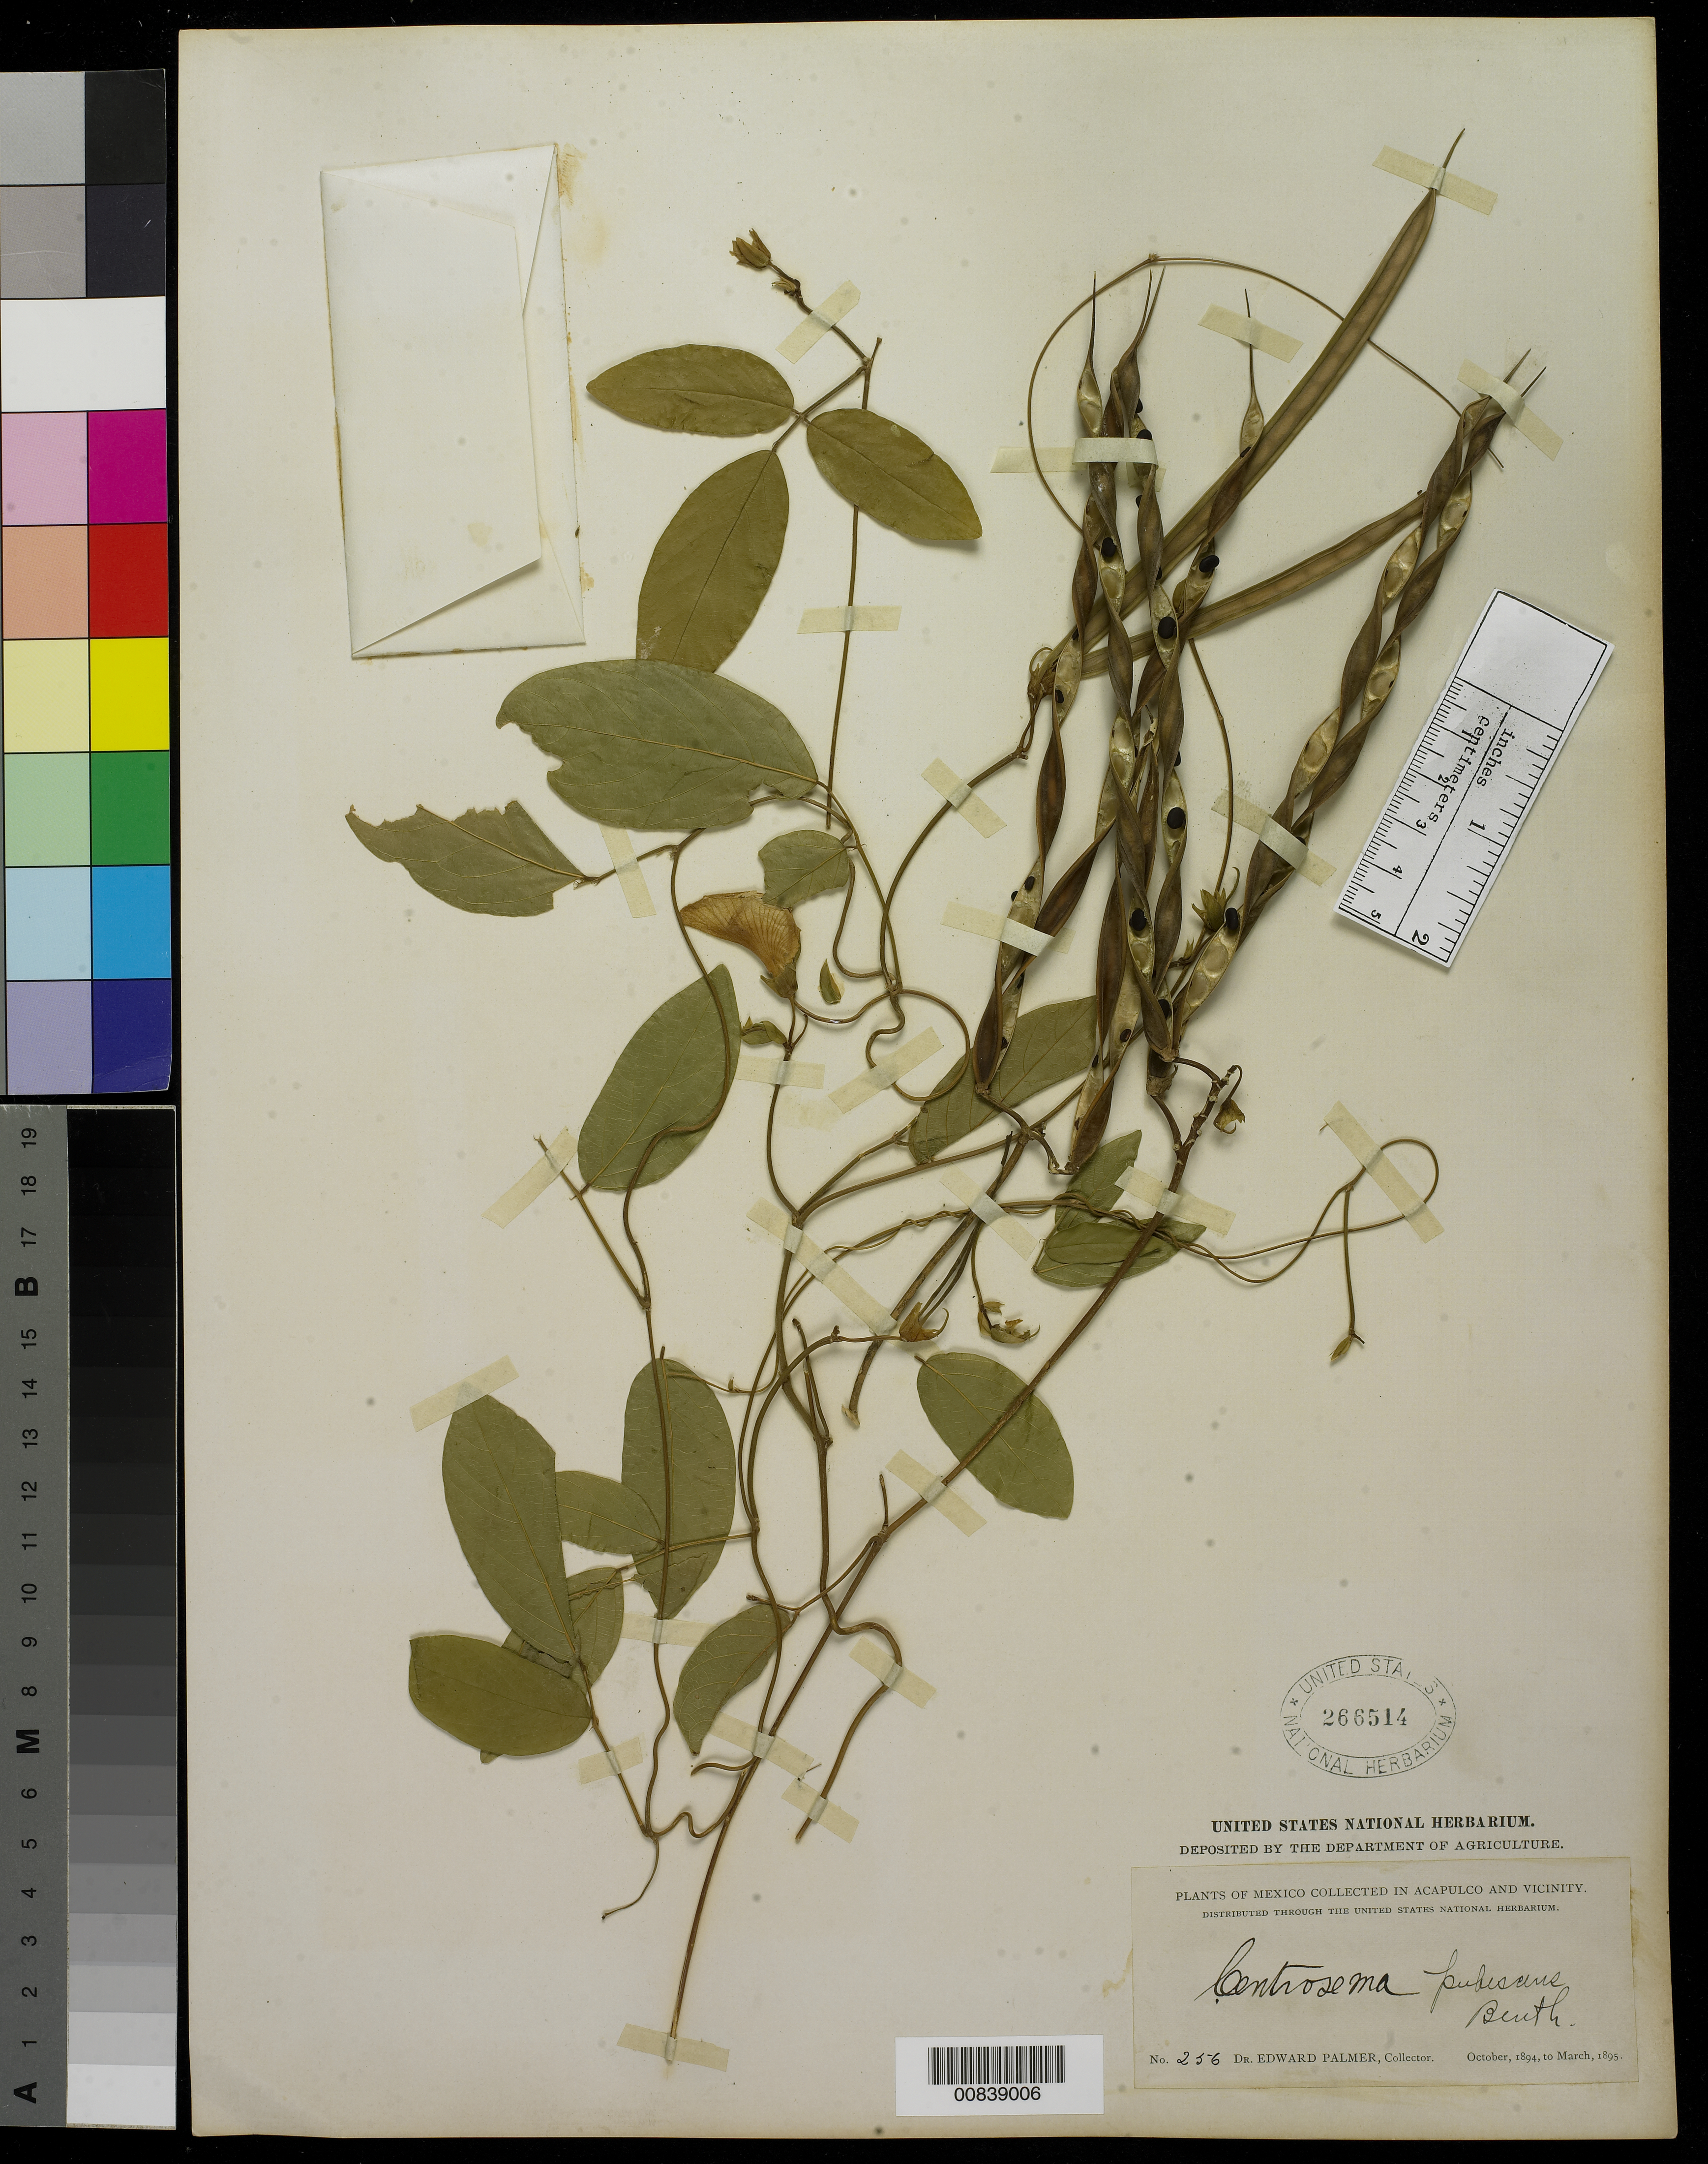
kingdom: Plantae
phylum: Tracheophyta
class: Magnoliopsida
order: Fabales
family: Fabaceae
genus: Centrosema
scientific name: Centrosema pubescens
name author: Benth.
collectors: E. Palmer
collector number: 256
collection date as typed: Oct 1894 to -- Mar 1895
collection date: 1894-10/1895-03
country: Mexico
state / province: Guerrero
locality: Acapulco, Guerrero and vicinity.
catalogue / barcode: US 266514